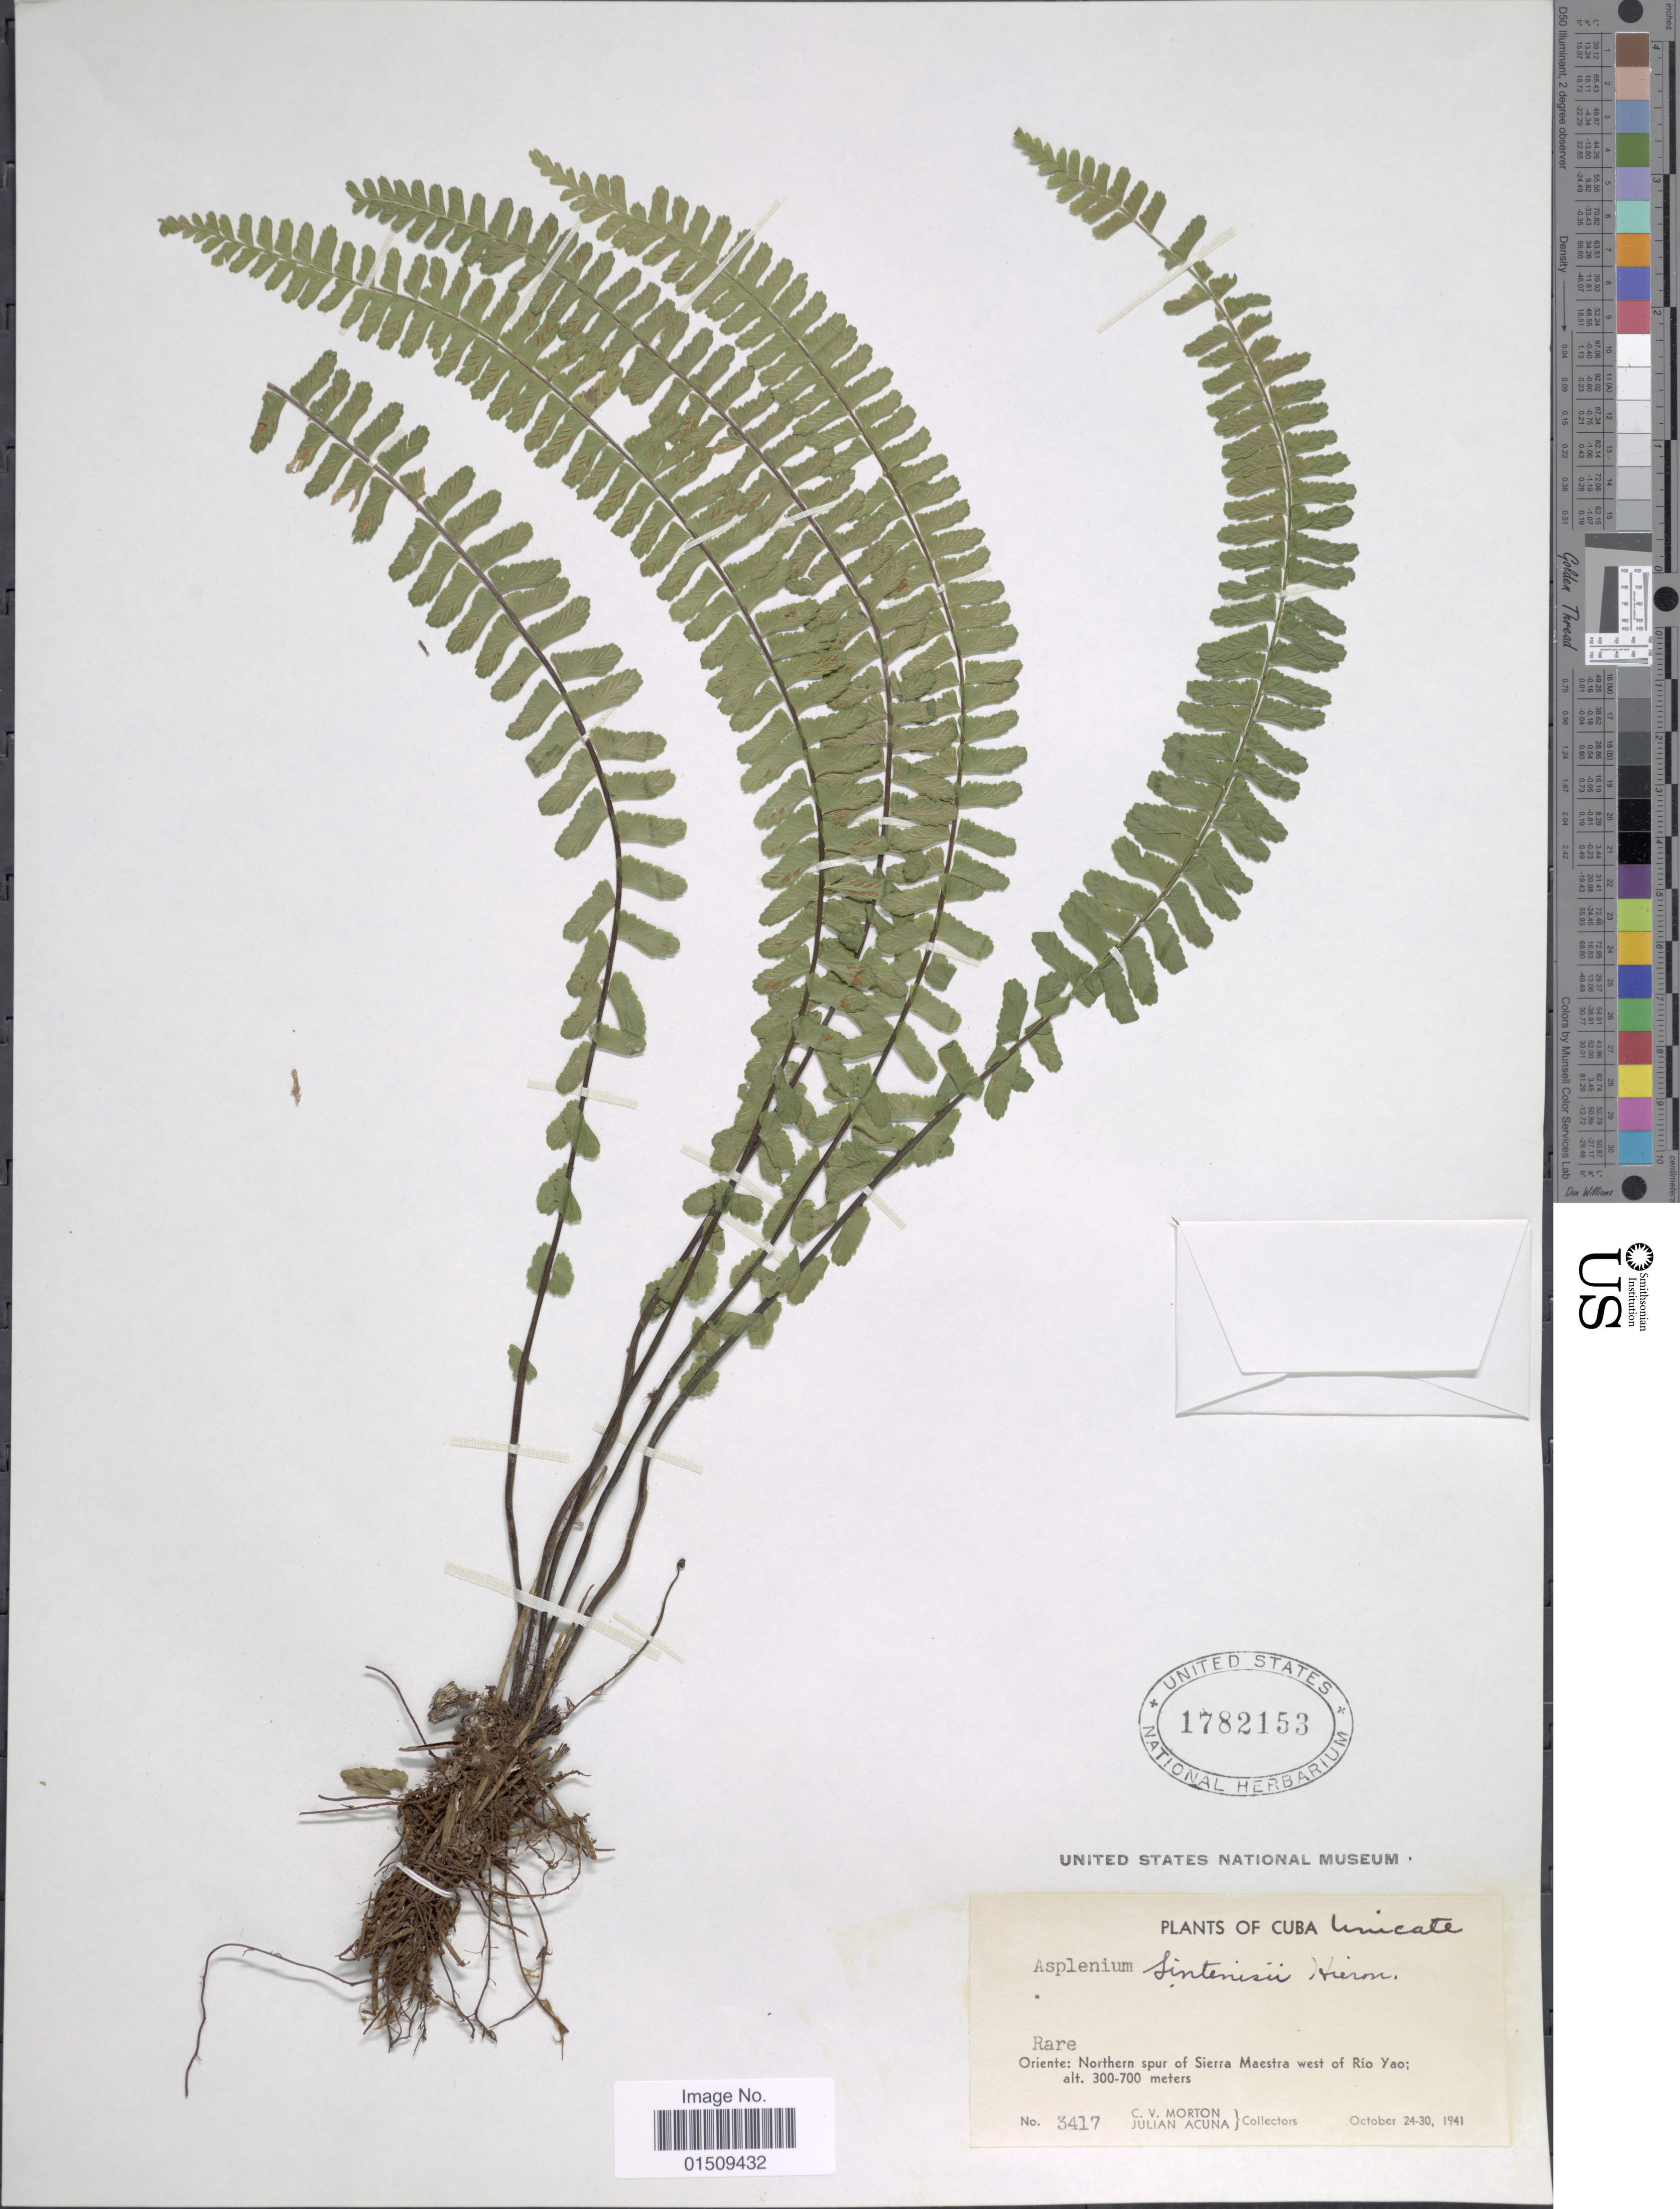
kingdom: Plantae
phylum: Tracheophyta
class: Polypodiopsida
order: Polypodiales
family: Aspleniaceae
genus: Asplenium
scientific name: Asplenium rhomboidale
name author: Desv.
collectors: C. V. Morton & J. B. Acuña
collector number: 3417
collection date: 1941-10-24/1941-10-30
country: Cuba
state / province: Oriente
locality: Cuba Unicate.Northern spur of Sierra Maestra west of Rio Yao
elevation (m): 300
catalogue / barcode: US 1782153